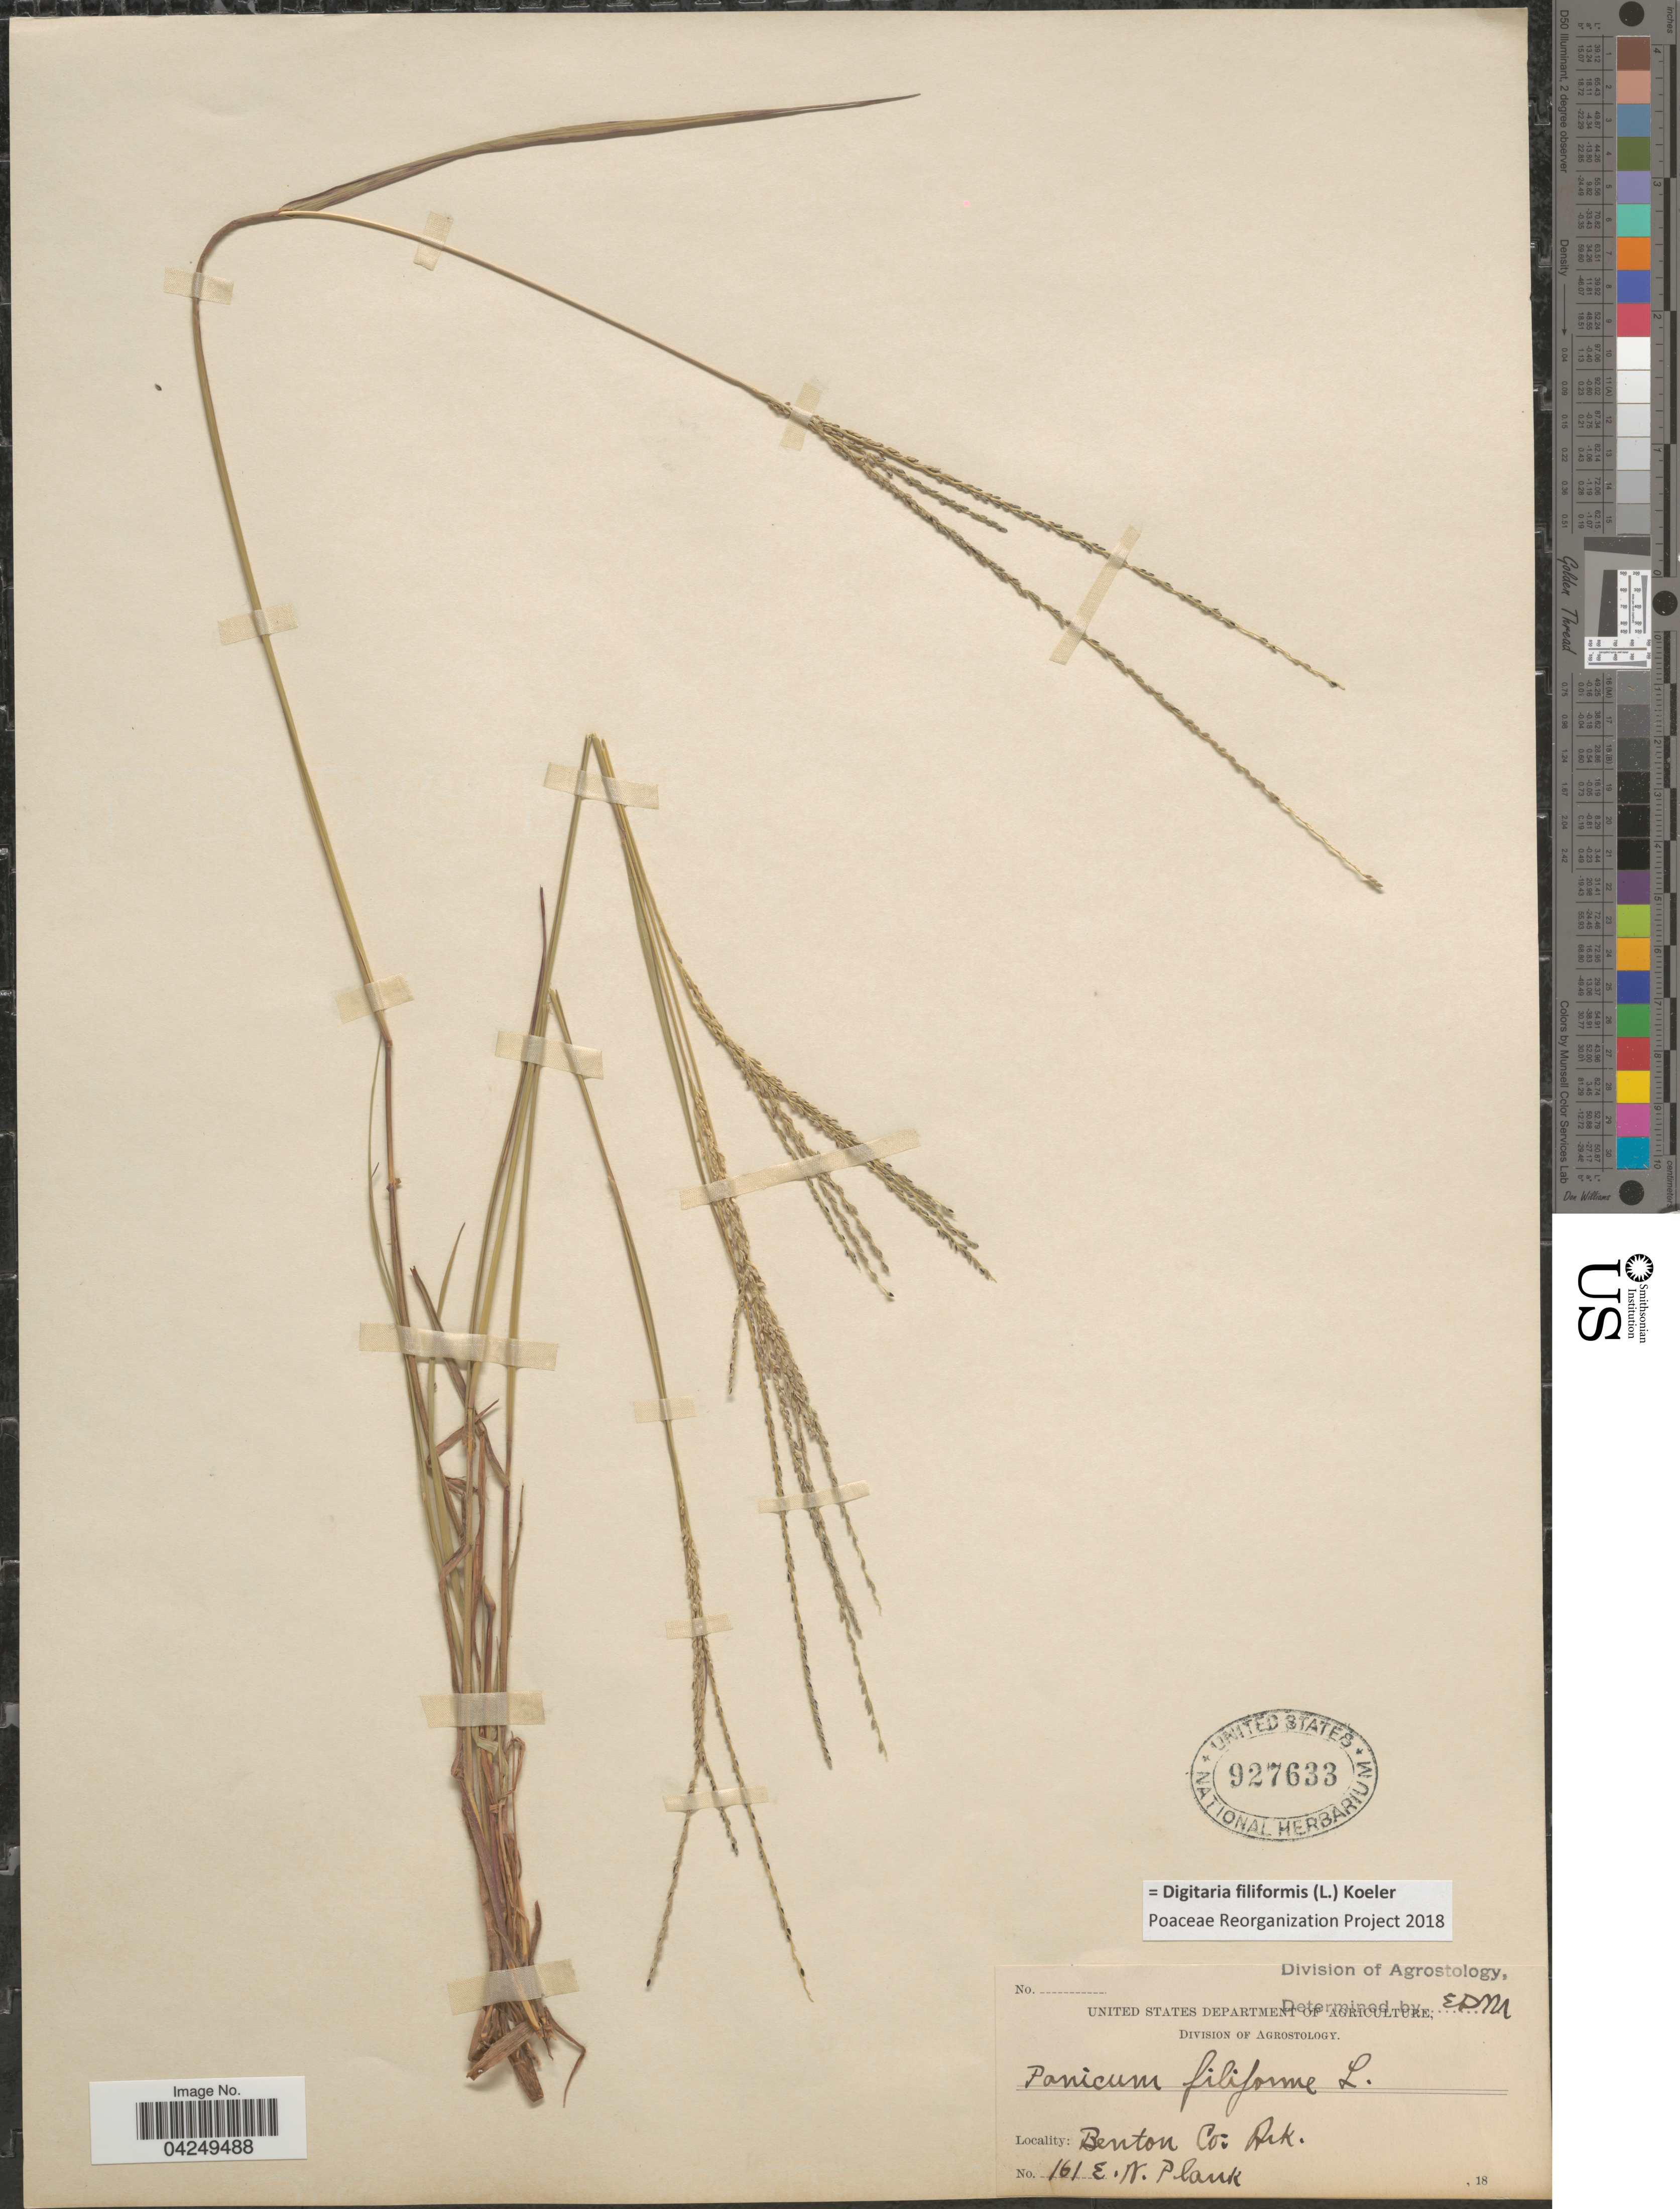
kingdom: Plantae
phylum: Tracheophyta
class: Liliopsida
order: Poales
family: Poaceae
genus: Digitaria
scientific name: Digitaria filiformis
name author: (L.) Koeler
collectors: E. Plank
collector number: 161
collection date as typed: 18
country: United States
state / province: Arkansas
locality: Benton Co.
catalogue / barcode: US 927633